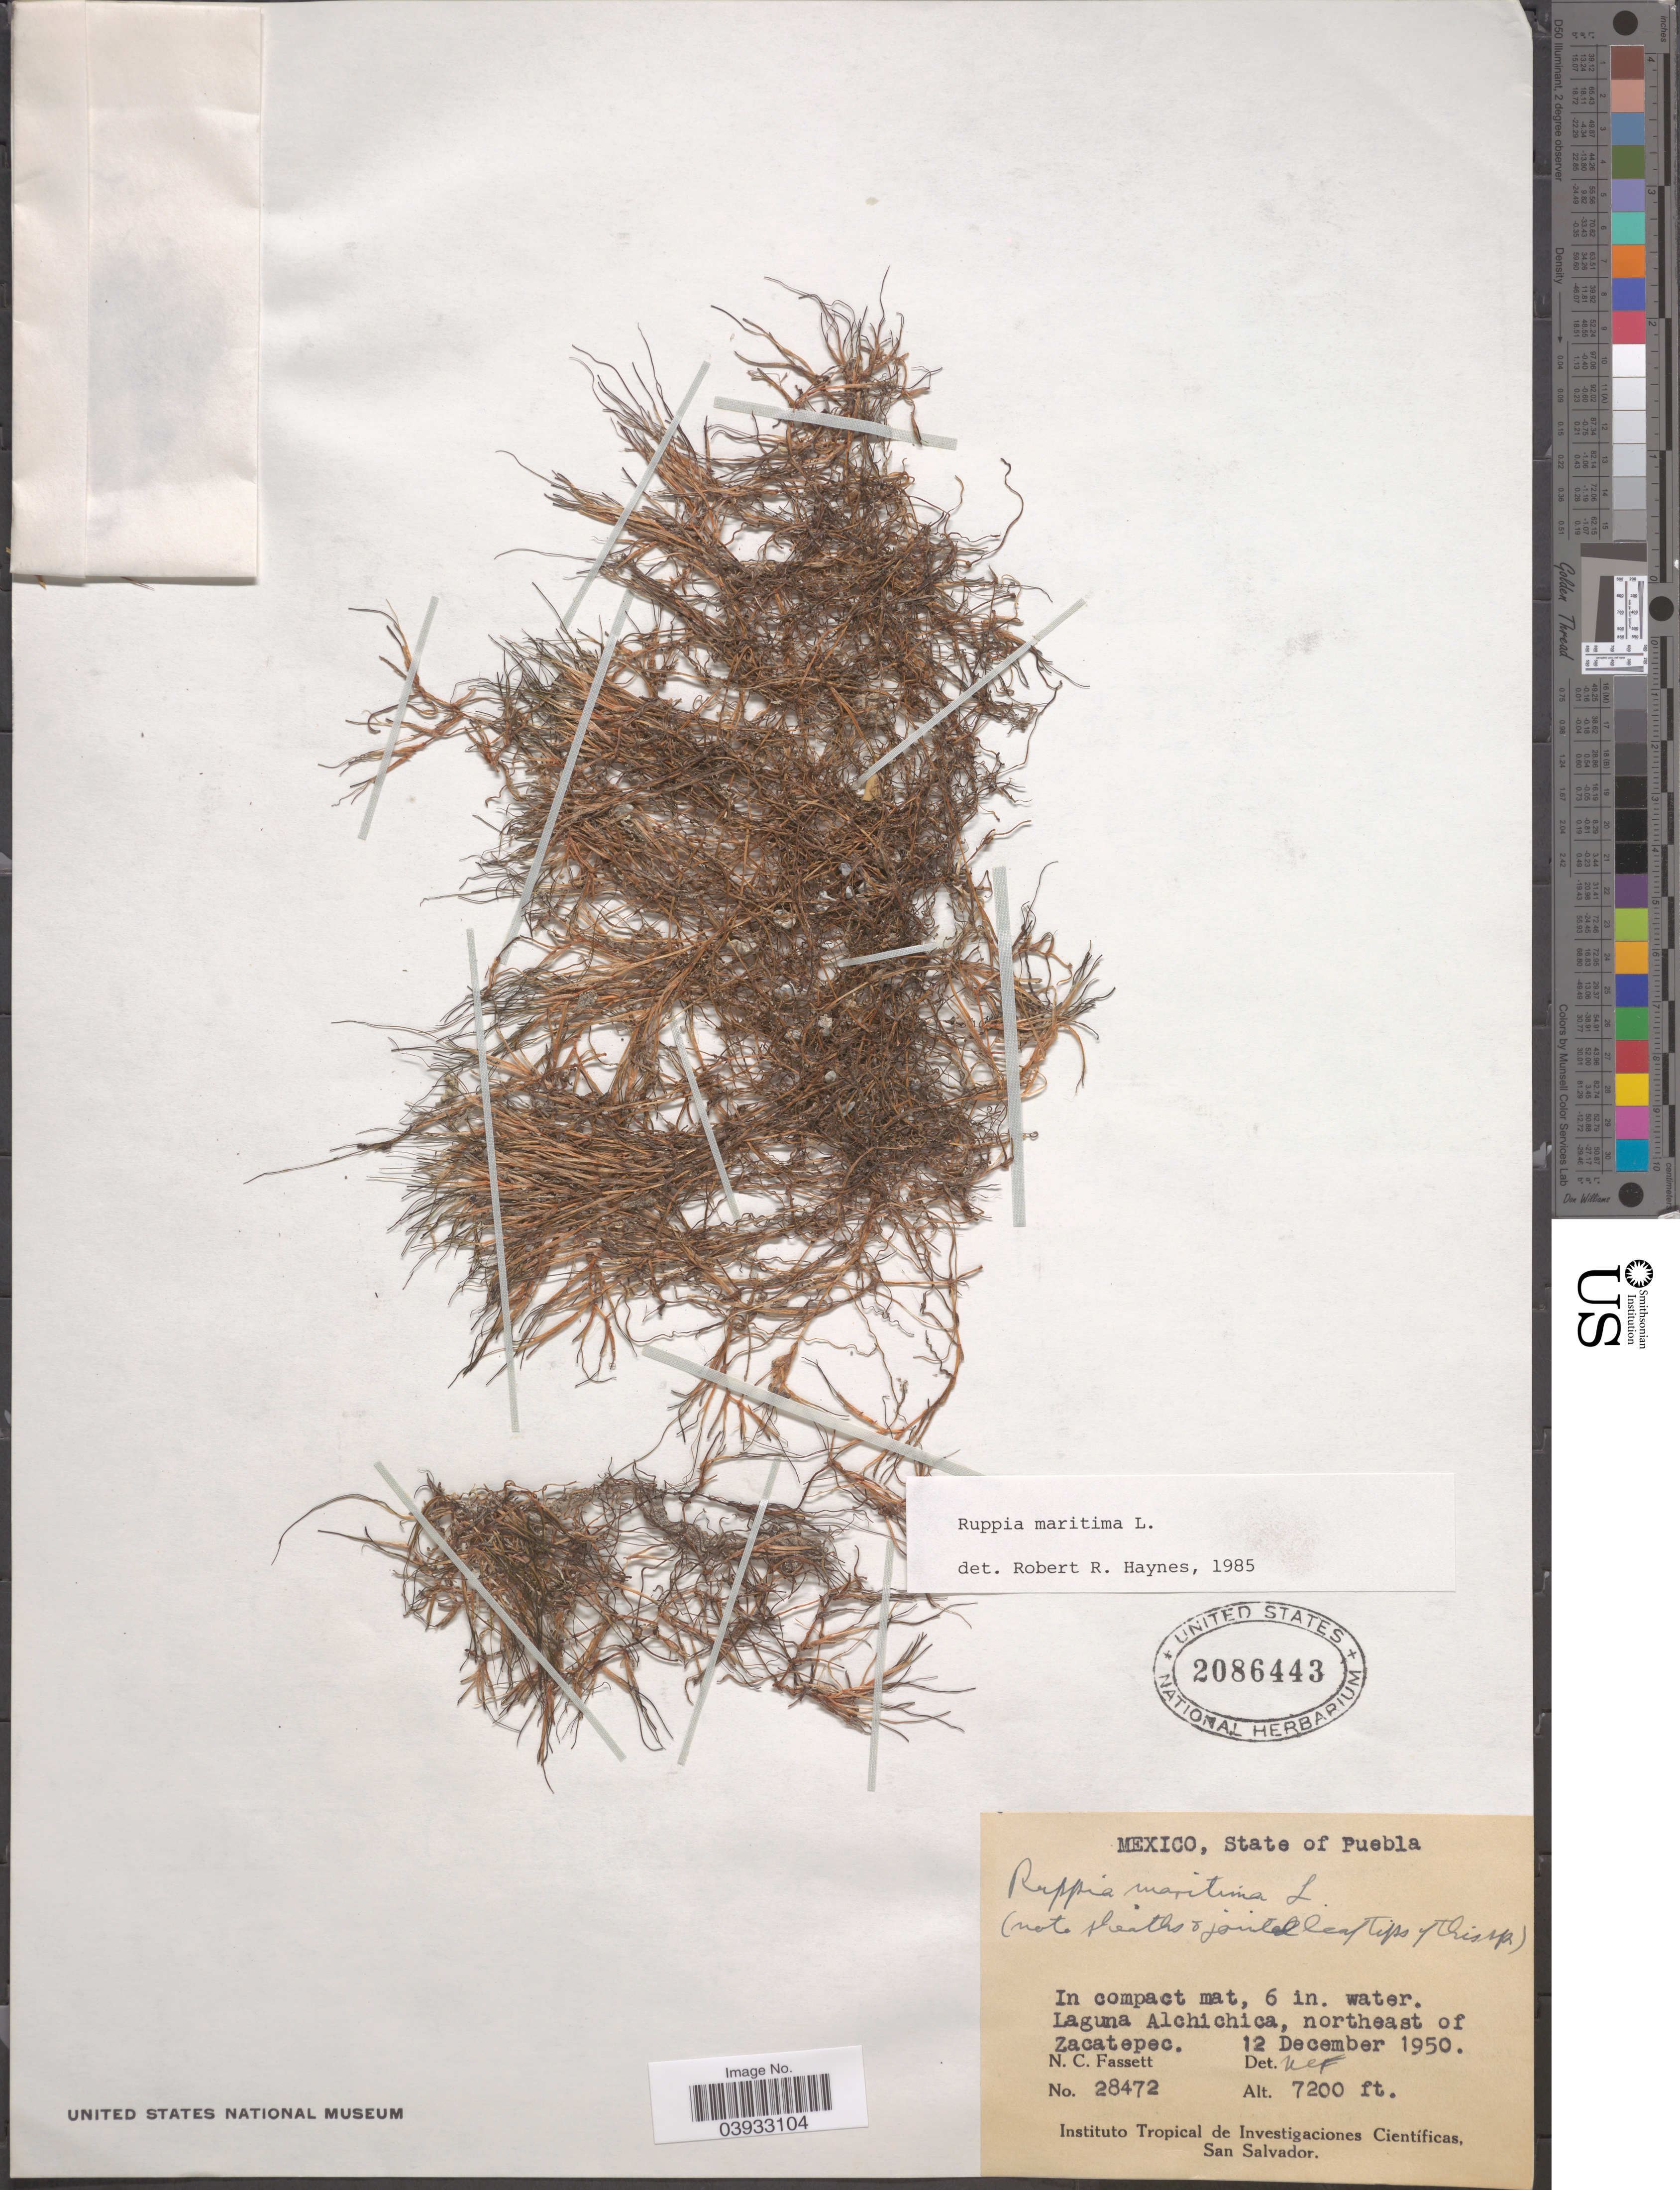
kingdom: Plantae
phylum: Tracheophyta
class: Liliopsida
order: Alismatales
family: Ruppiaceae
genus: Ruppia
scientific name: Ruppia maritima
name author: L.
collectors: N. C. Fassett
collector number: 28472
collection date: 1950-12-12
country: Mexico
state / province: Puebla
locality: Laguna Alchichica, northeast of Zacatepec.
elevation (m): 2195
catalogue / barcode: US 2086443